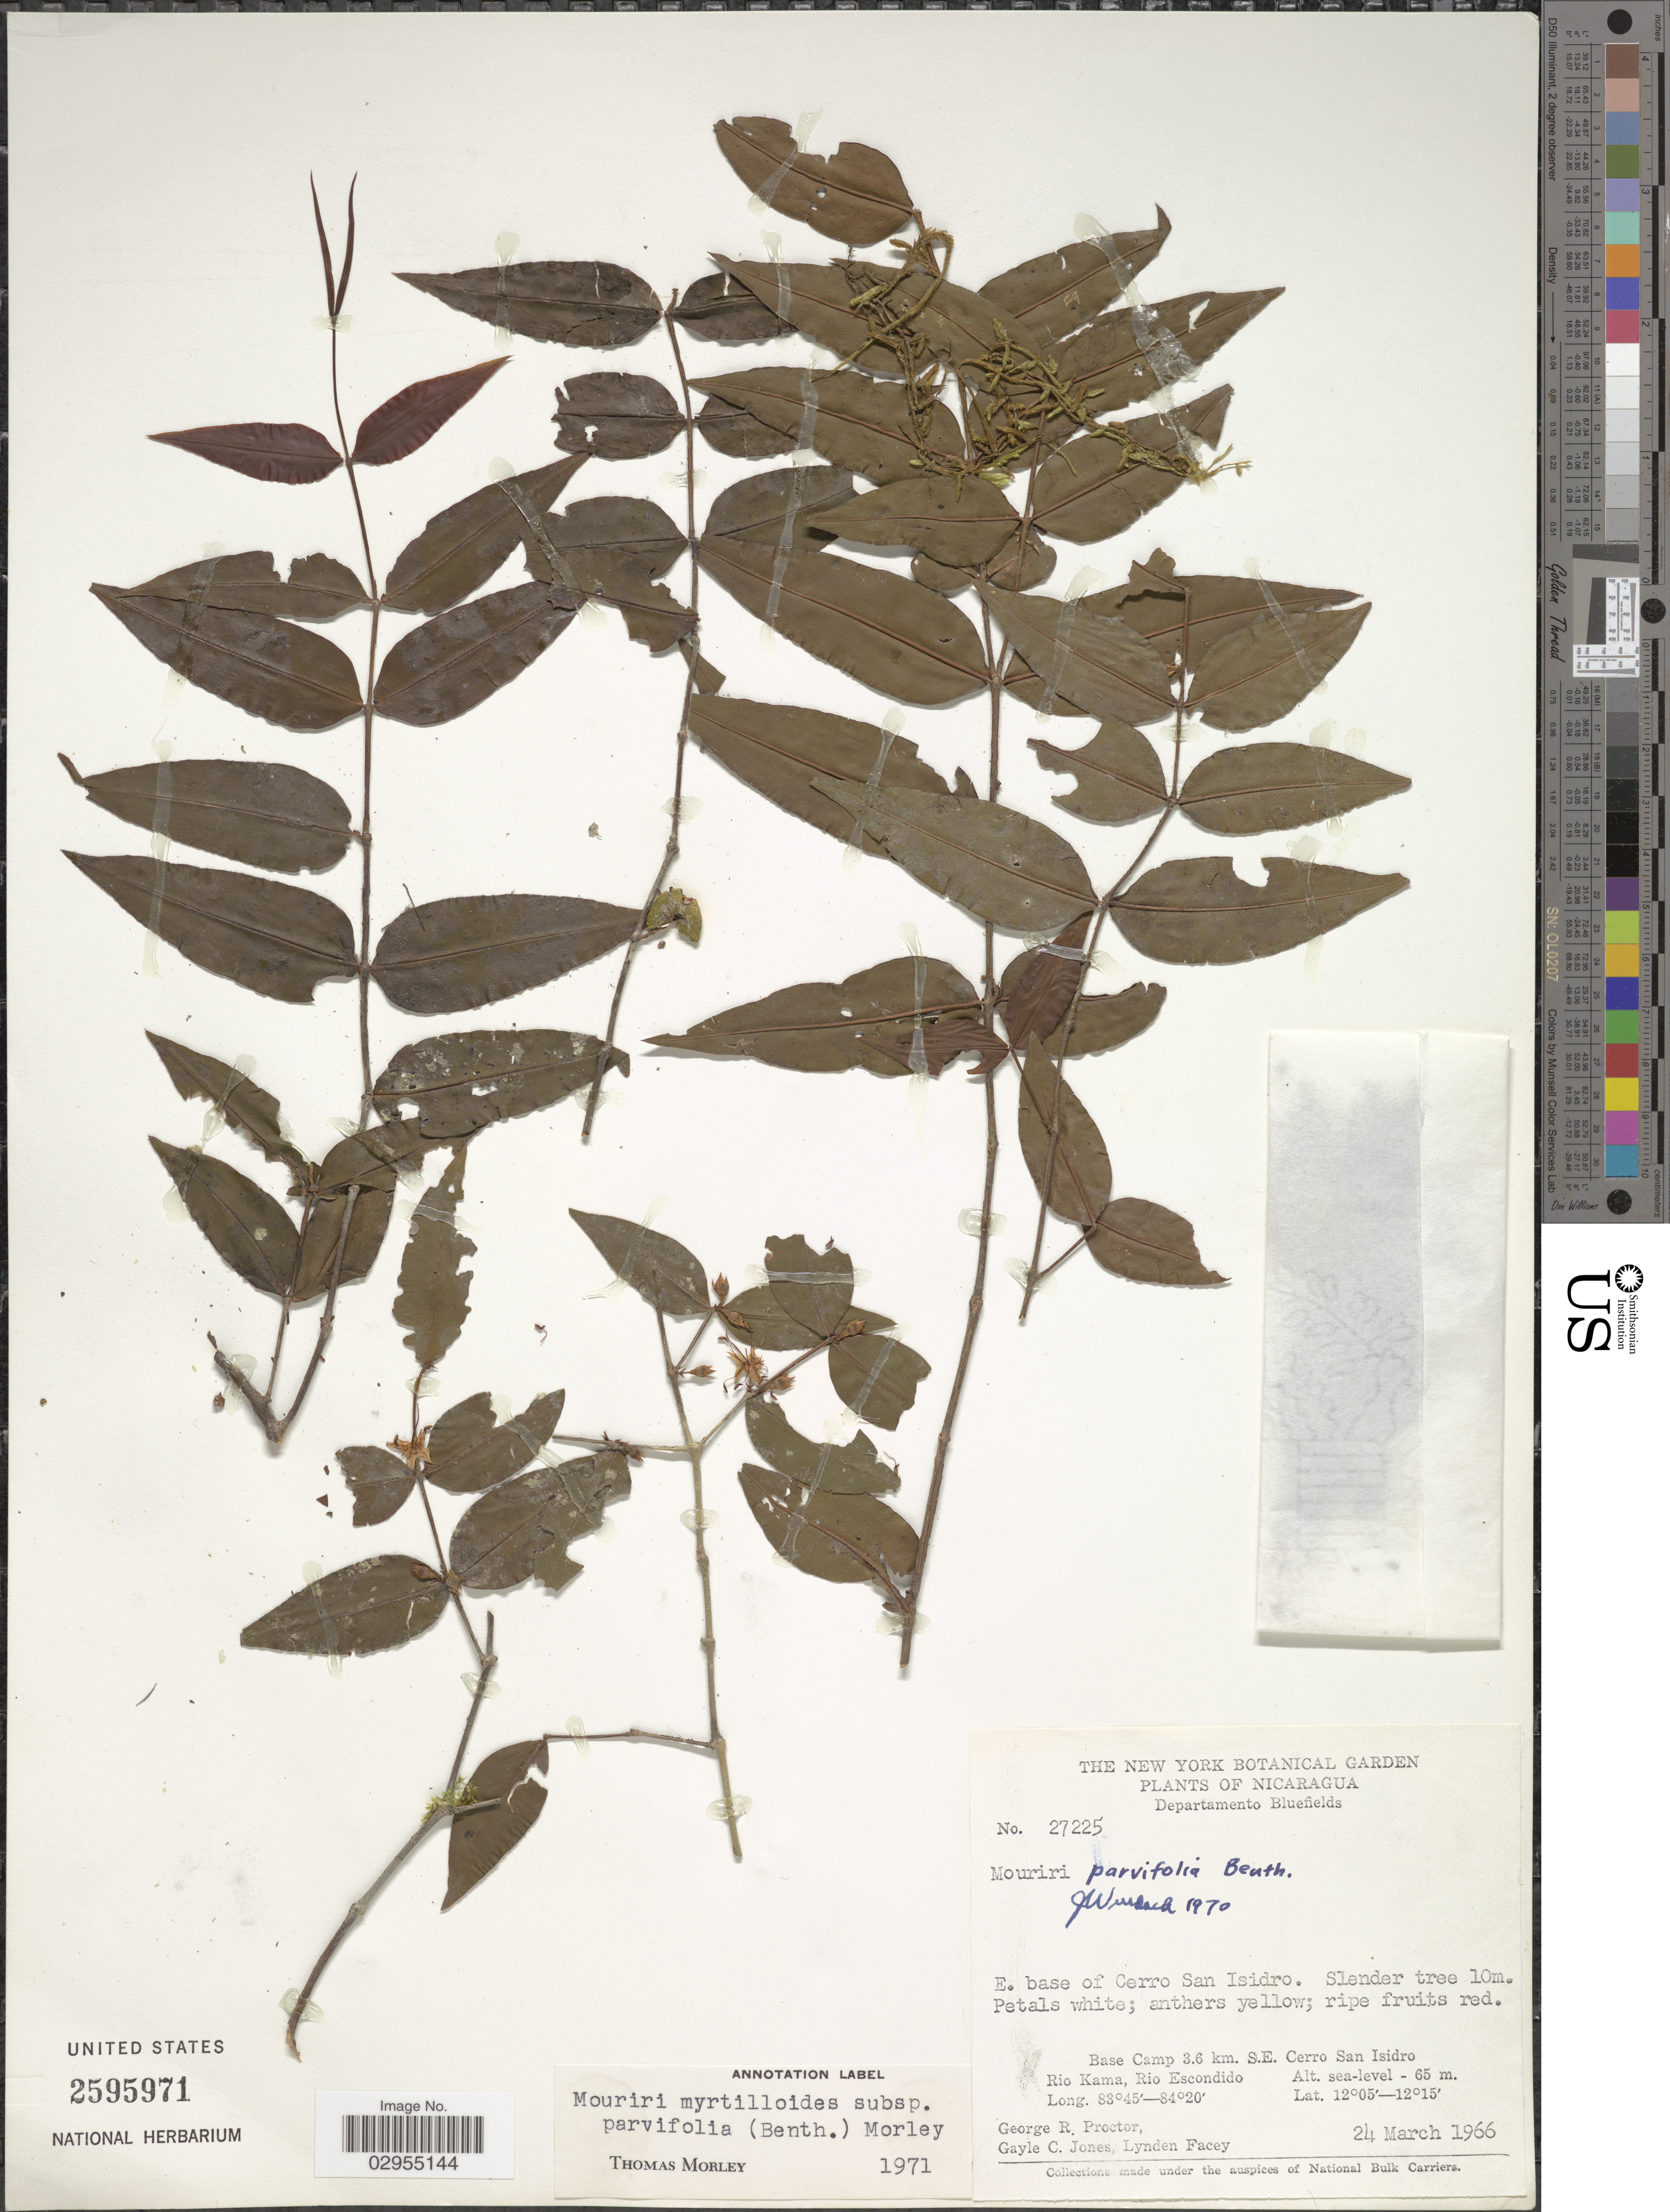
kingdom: Plantae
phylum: Tracheophyta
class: Magnoliopsida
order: Myrtales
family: Melastomataceae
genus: Mouriri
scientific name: Mouriri parvifolia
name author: Benth.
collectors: G. Proctor, G. C. Jones & L. Facey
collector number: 27225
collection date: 1966-03-24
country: Nicaragua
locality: Departamento Bluefields. E. base of Cerro San Isidro. Base Camp 3.6 km. S.E. Cerro San Isidro Rio Kama, Rio Escondido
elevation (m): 0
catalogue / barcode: US 2595971